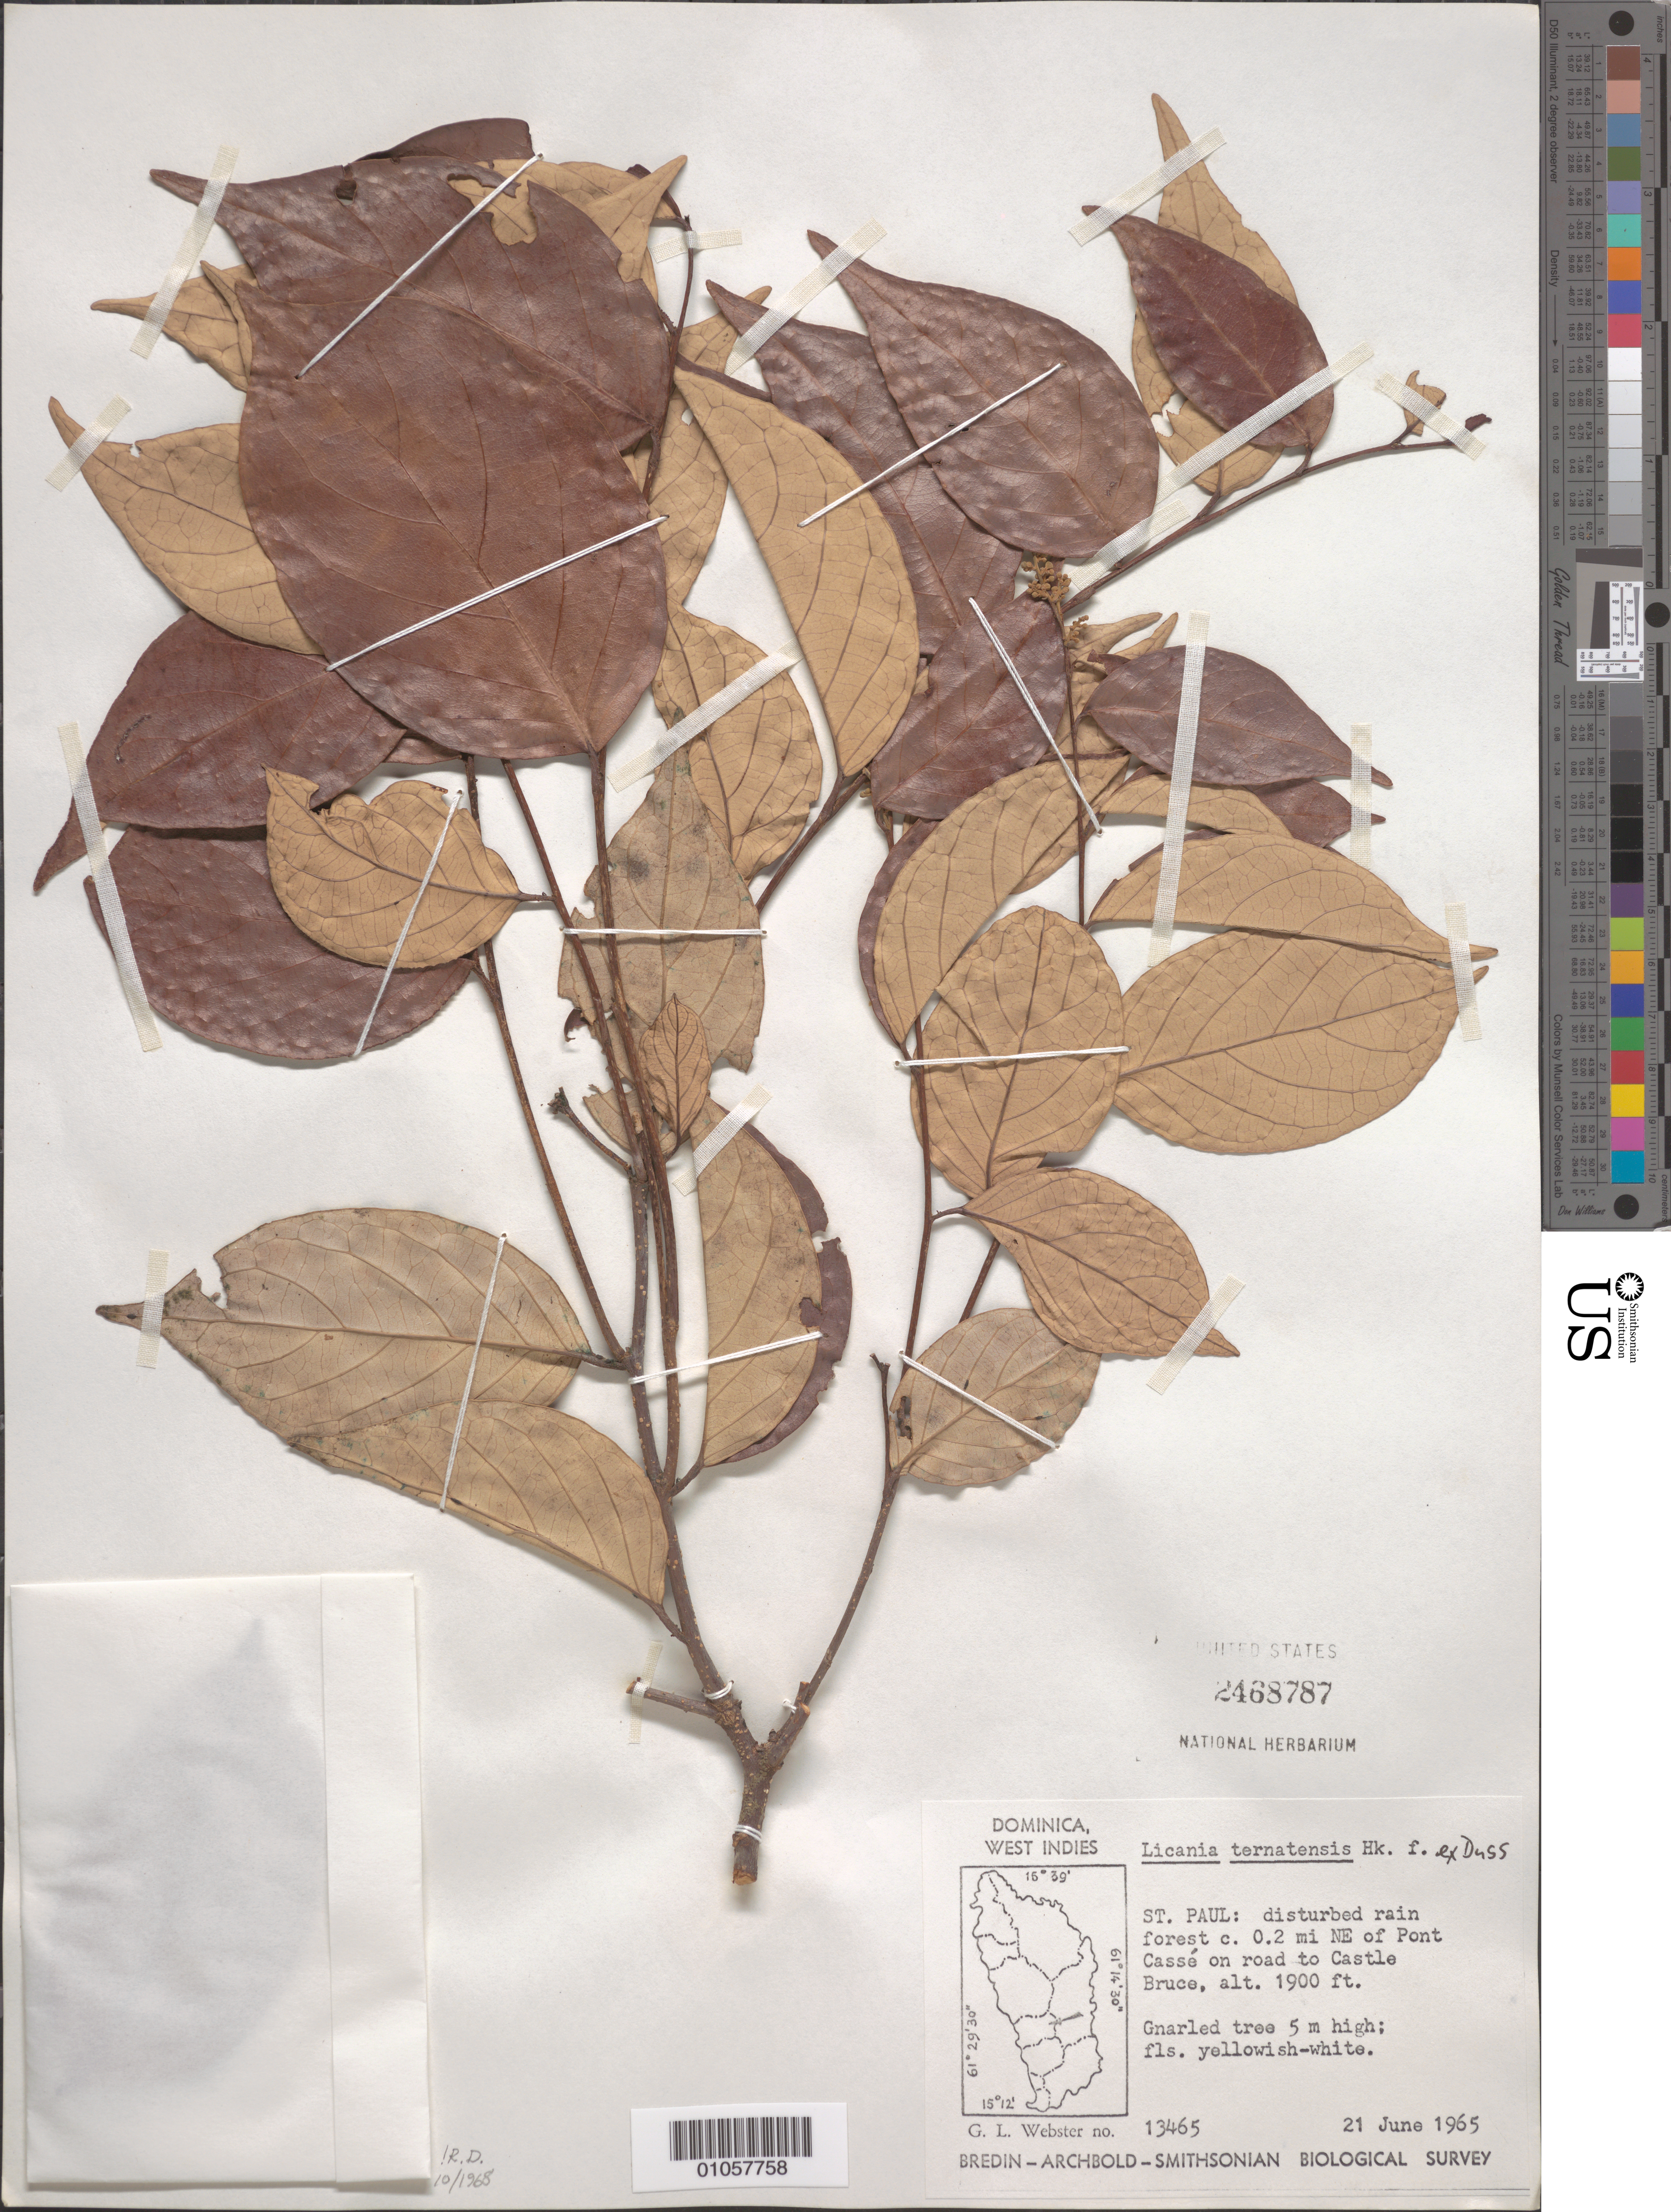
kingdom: Plantae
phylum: Tracheophyta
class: Magnoliopsida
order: Malpighiales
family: Chrysobalanaceae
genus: Licania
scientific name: Licania ternatensis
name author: Hook. f. ex Duss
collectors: G. L. Webster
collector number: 13465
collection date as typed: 21 Jun 1965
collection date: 1965-06-21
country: Dominica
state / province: St. Paul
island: Dominica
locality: Pont Cassé, about 0.2 miles NE of on road to Castle Bruce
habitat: Disturbed rainforest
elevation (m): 579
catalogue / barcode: US 2468787